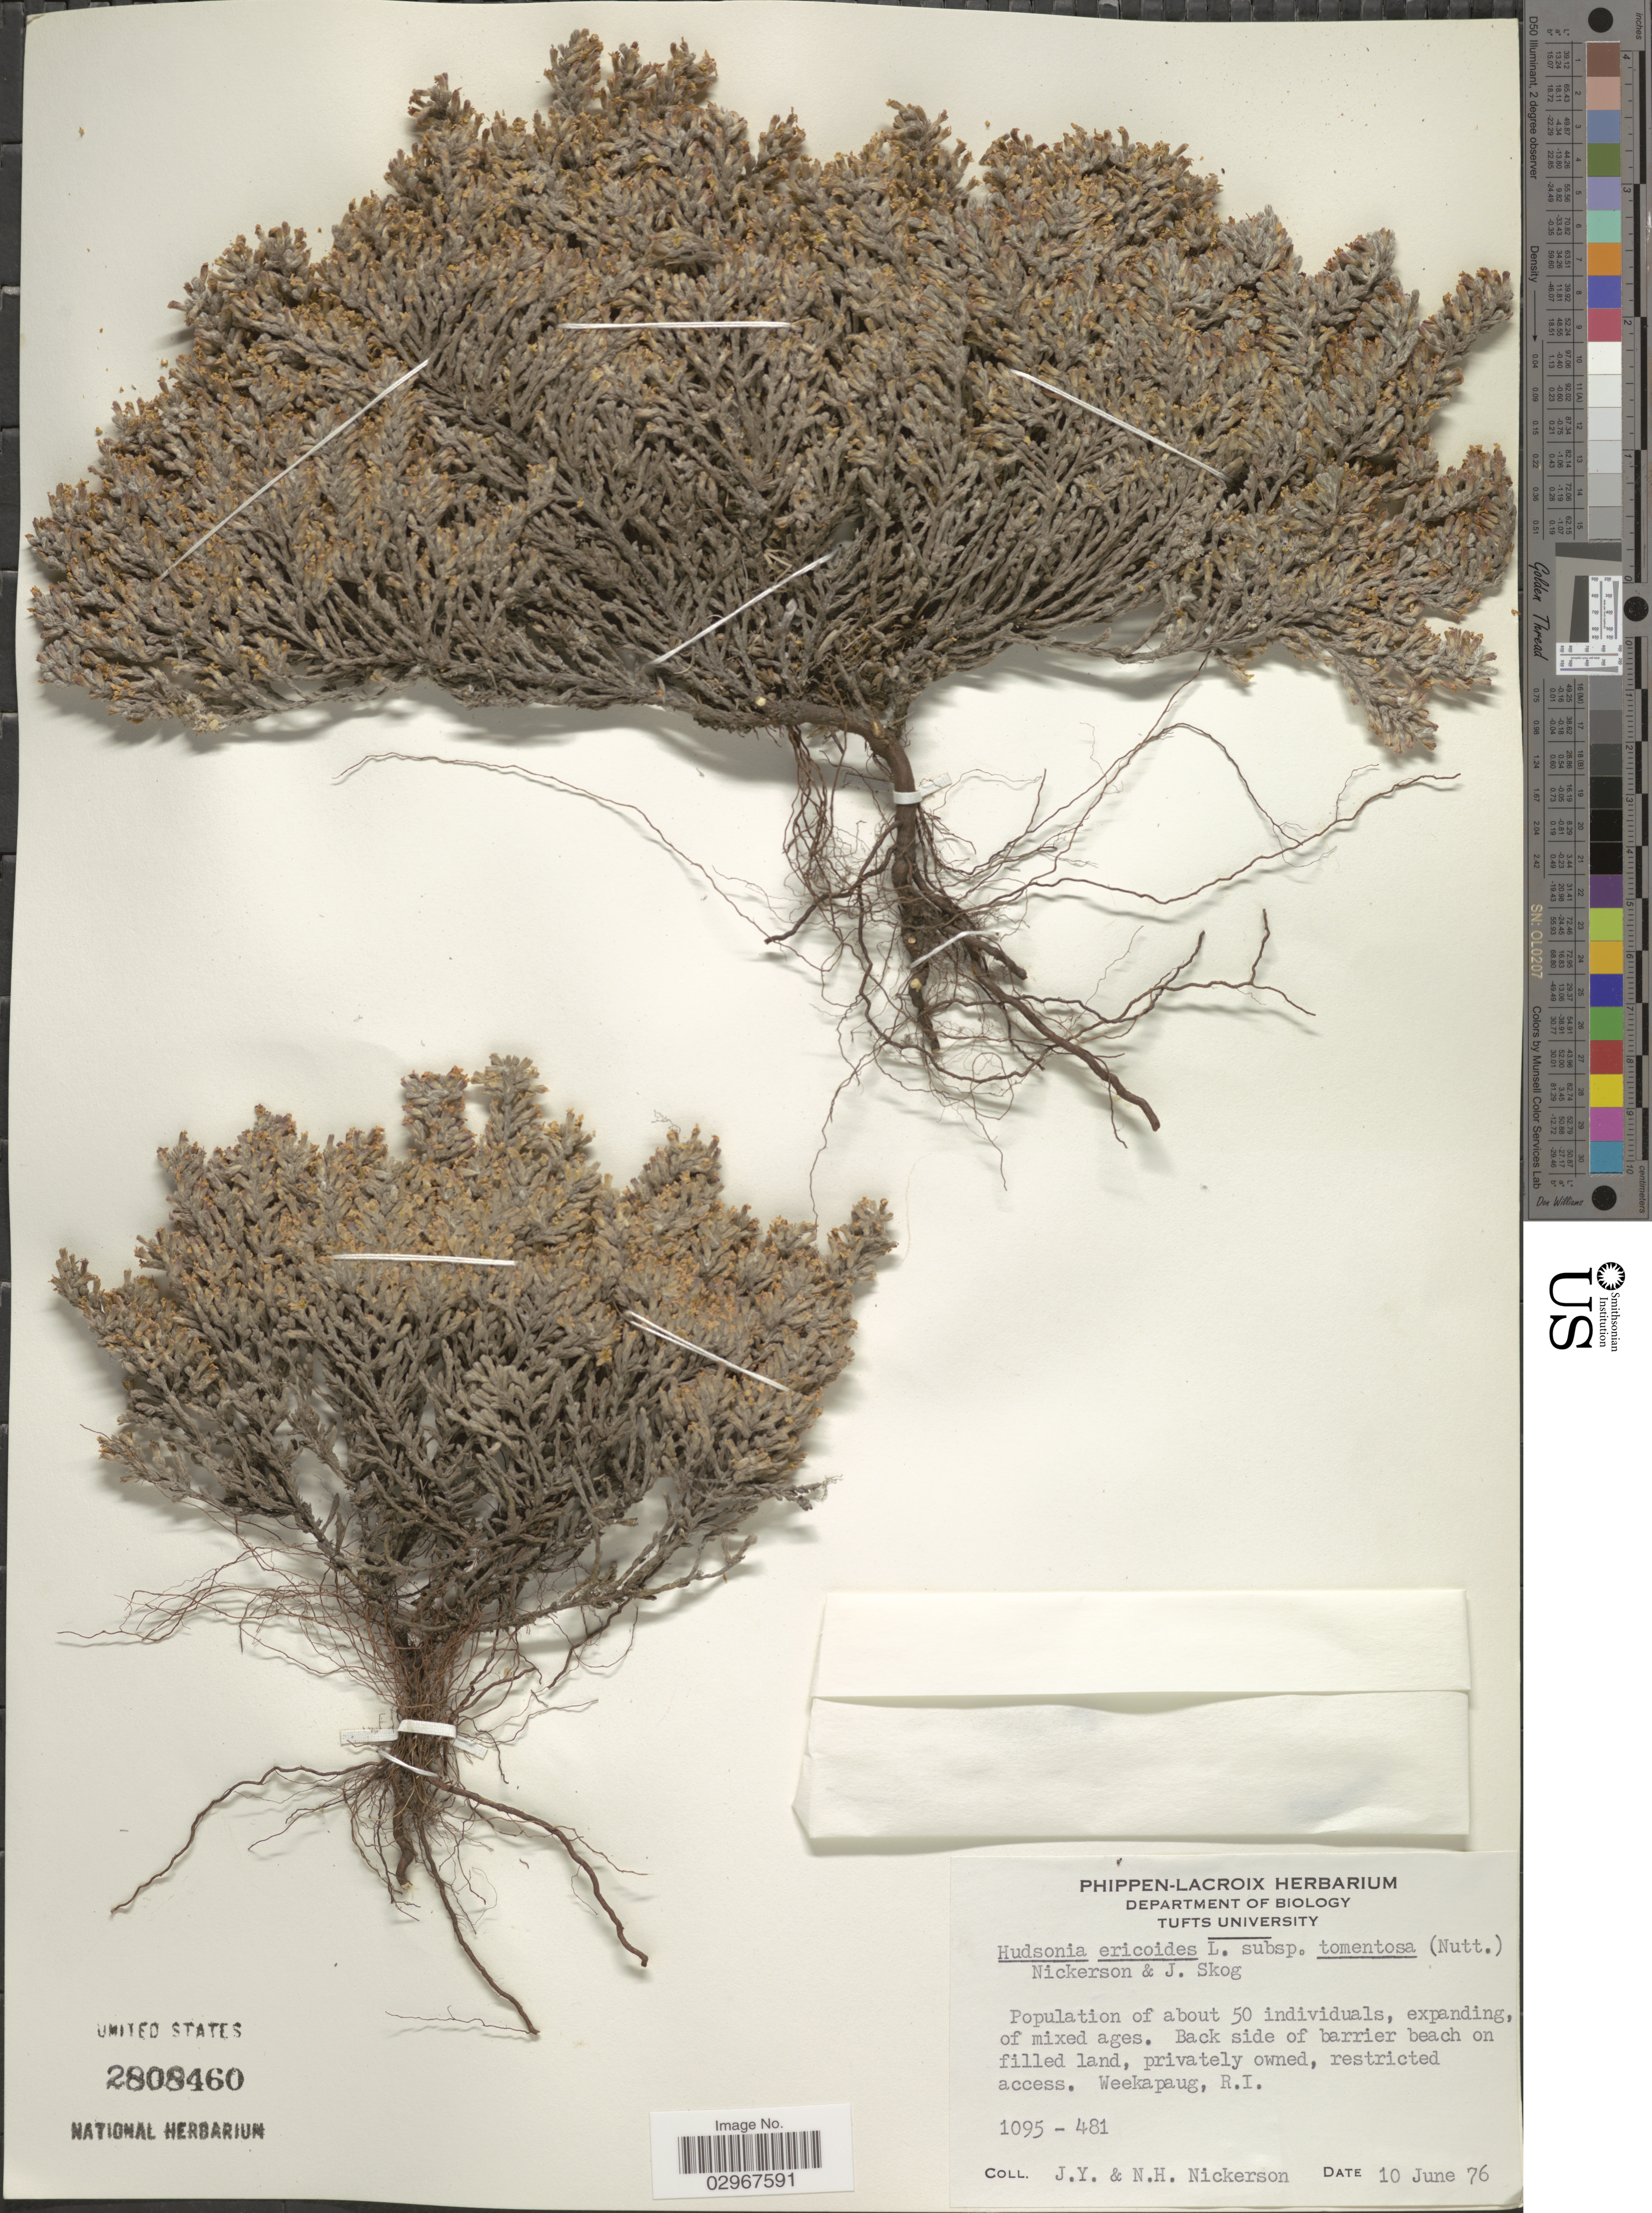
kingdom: Plantae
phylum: Tracheophyta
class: Magnoliopsida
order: Malvales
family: Cistaceae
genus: Hudsonia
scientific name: Hudsonia tomentosa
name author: Nutt.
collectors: J. Nickerson & N. Nickerson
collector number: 1095-481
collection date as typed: Transcribed d/m/y: 10/6/76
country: United States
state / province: Rhode Island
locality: Weekapaug, R. I.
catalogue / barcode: US 2808460